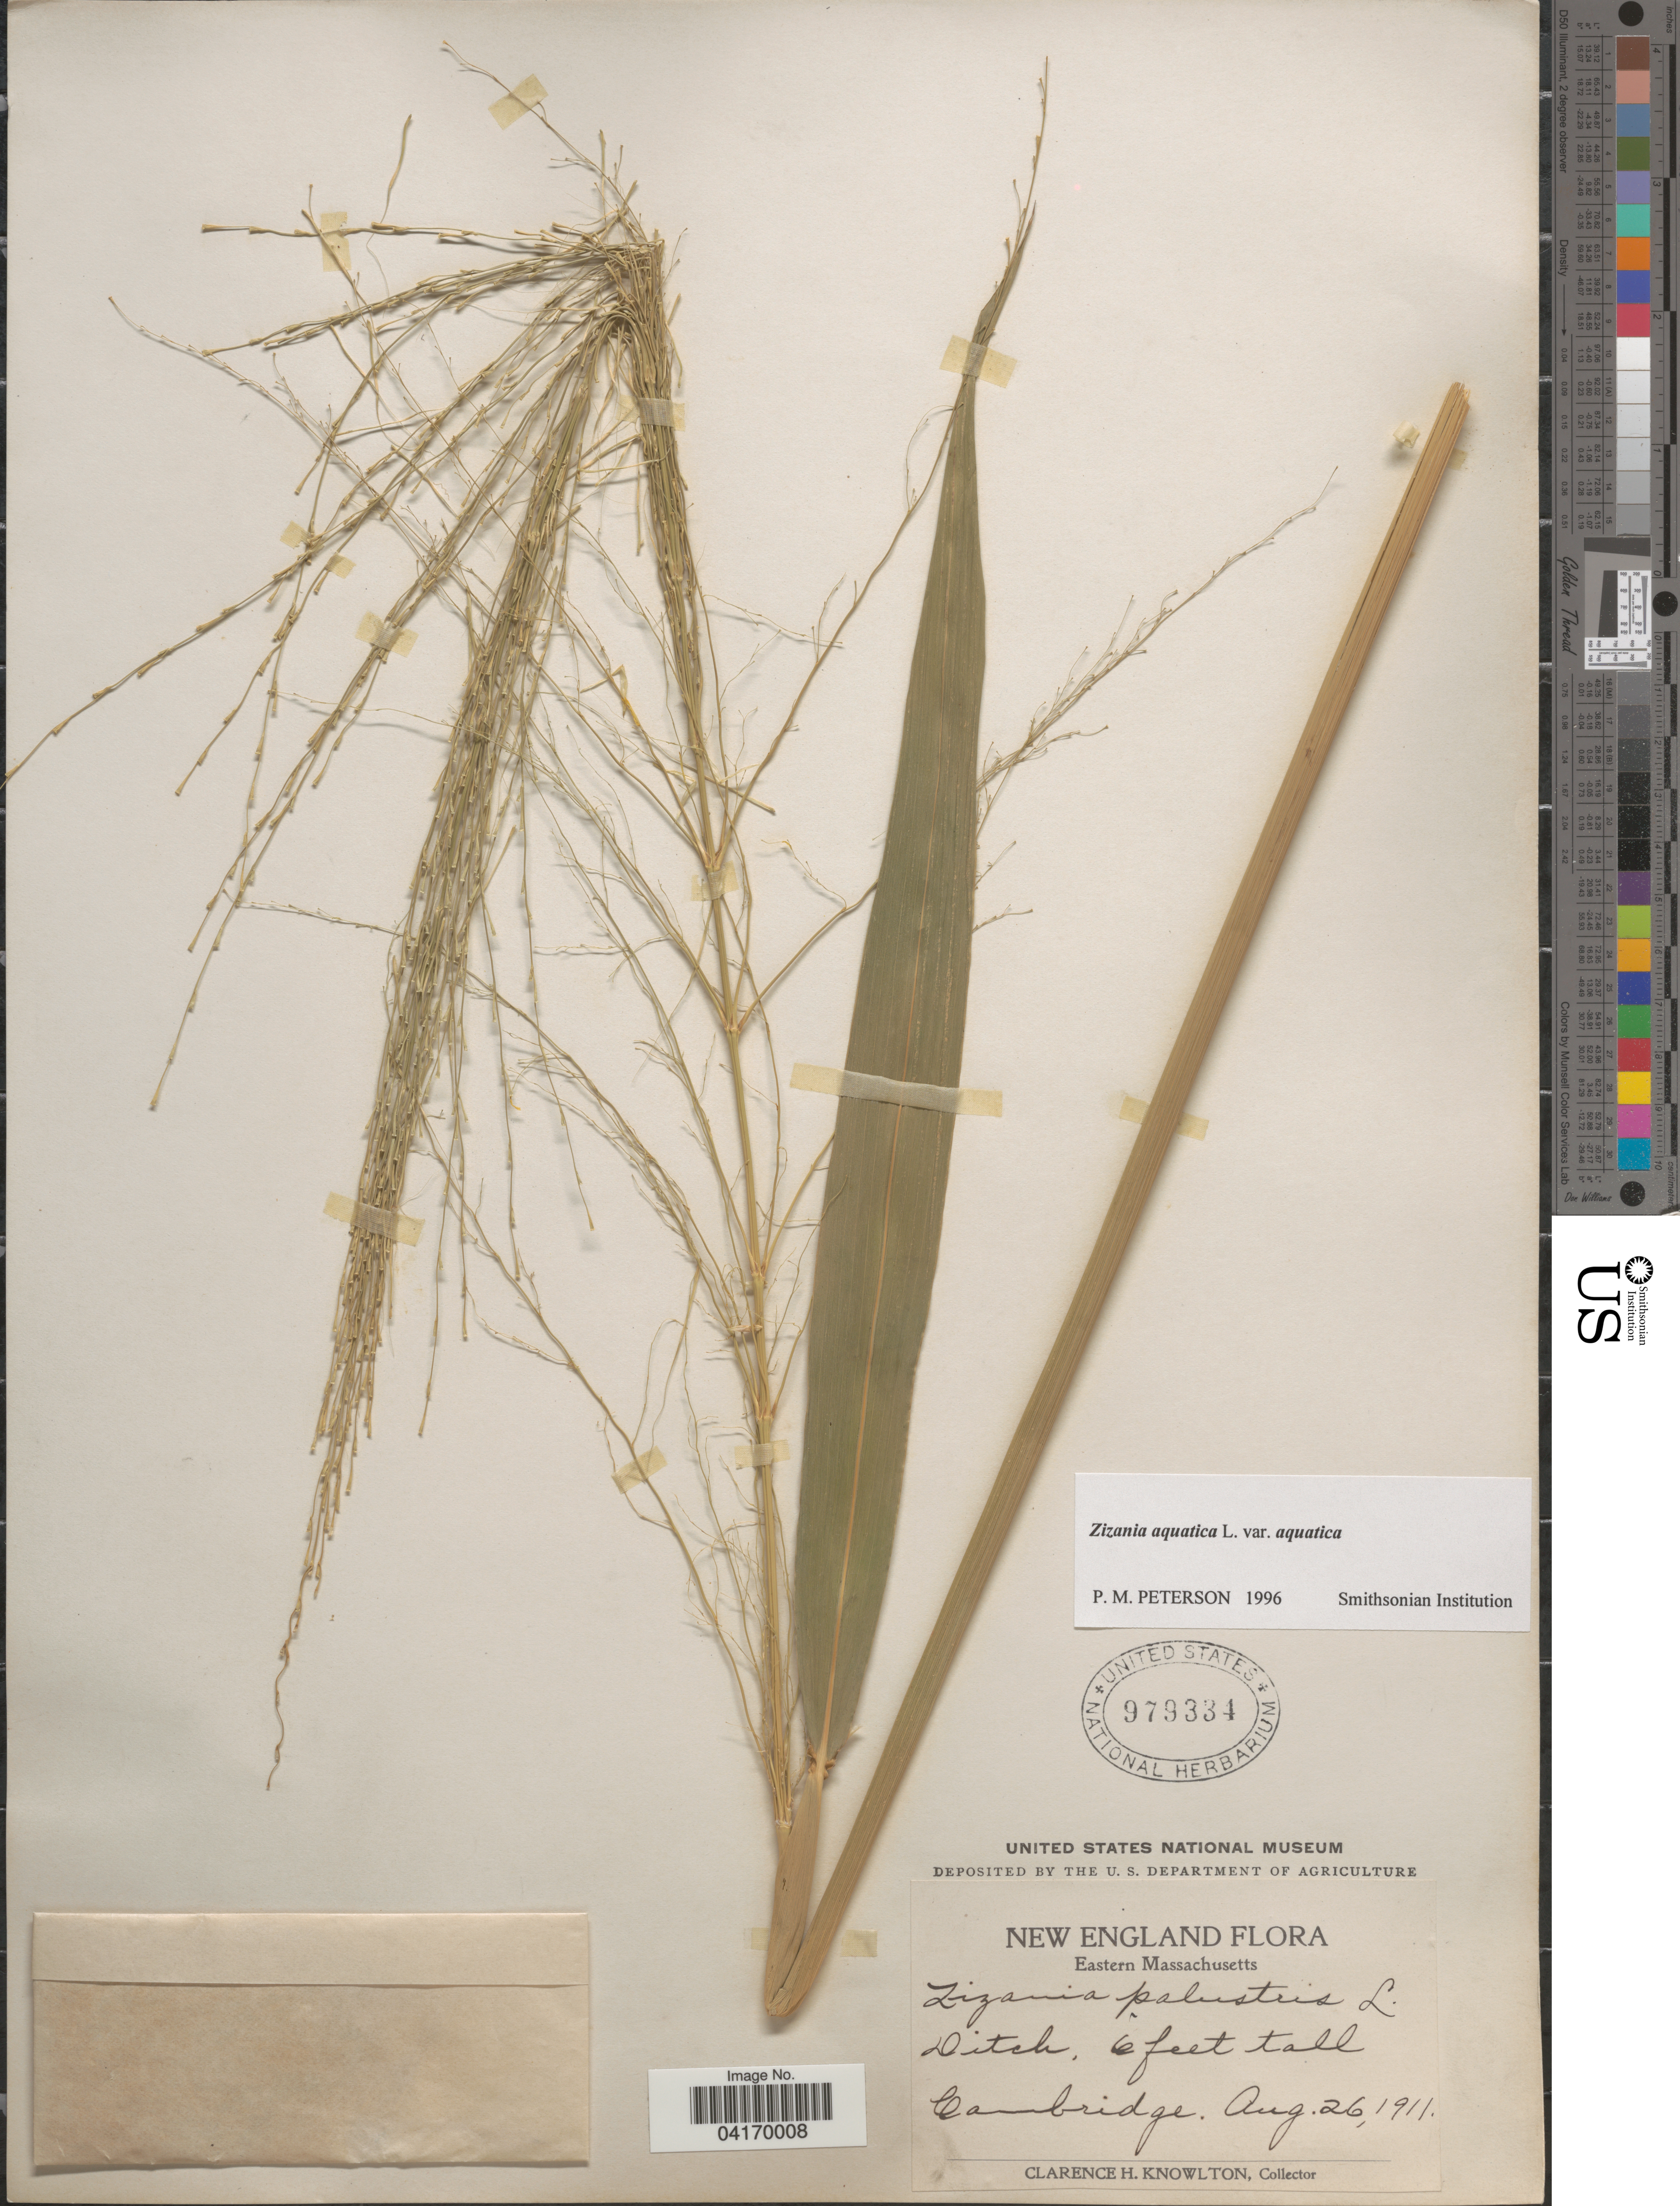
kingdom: Plantae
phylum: Tracheophyta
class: Liliopsida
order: Poales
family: Poaceae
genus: Zizania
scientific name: Zizania aquatica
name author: L.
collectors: C. H. Knowlton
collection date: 1911-08-26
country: United States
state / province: Massachusetts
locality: Eastern Massachusetts. Cambridge. New England.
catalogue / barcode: US 979334